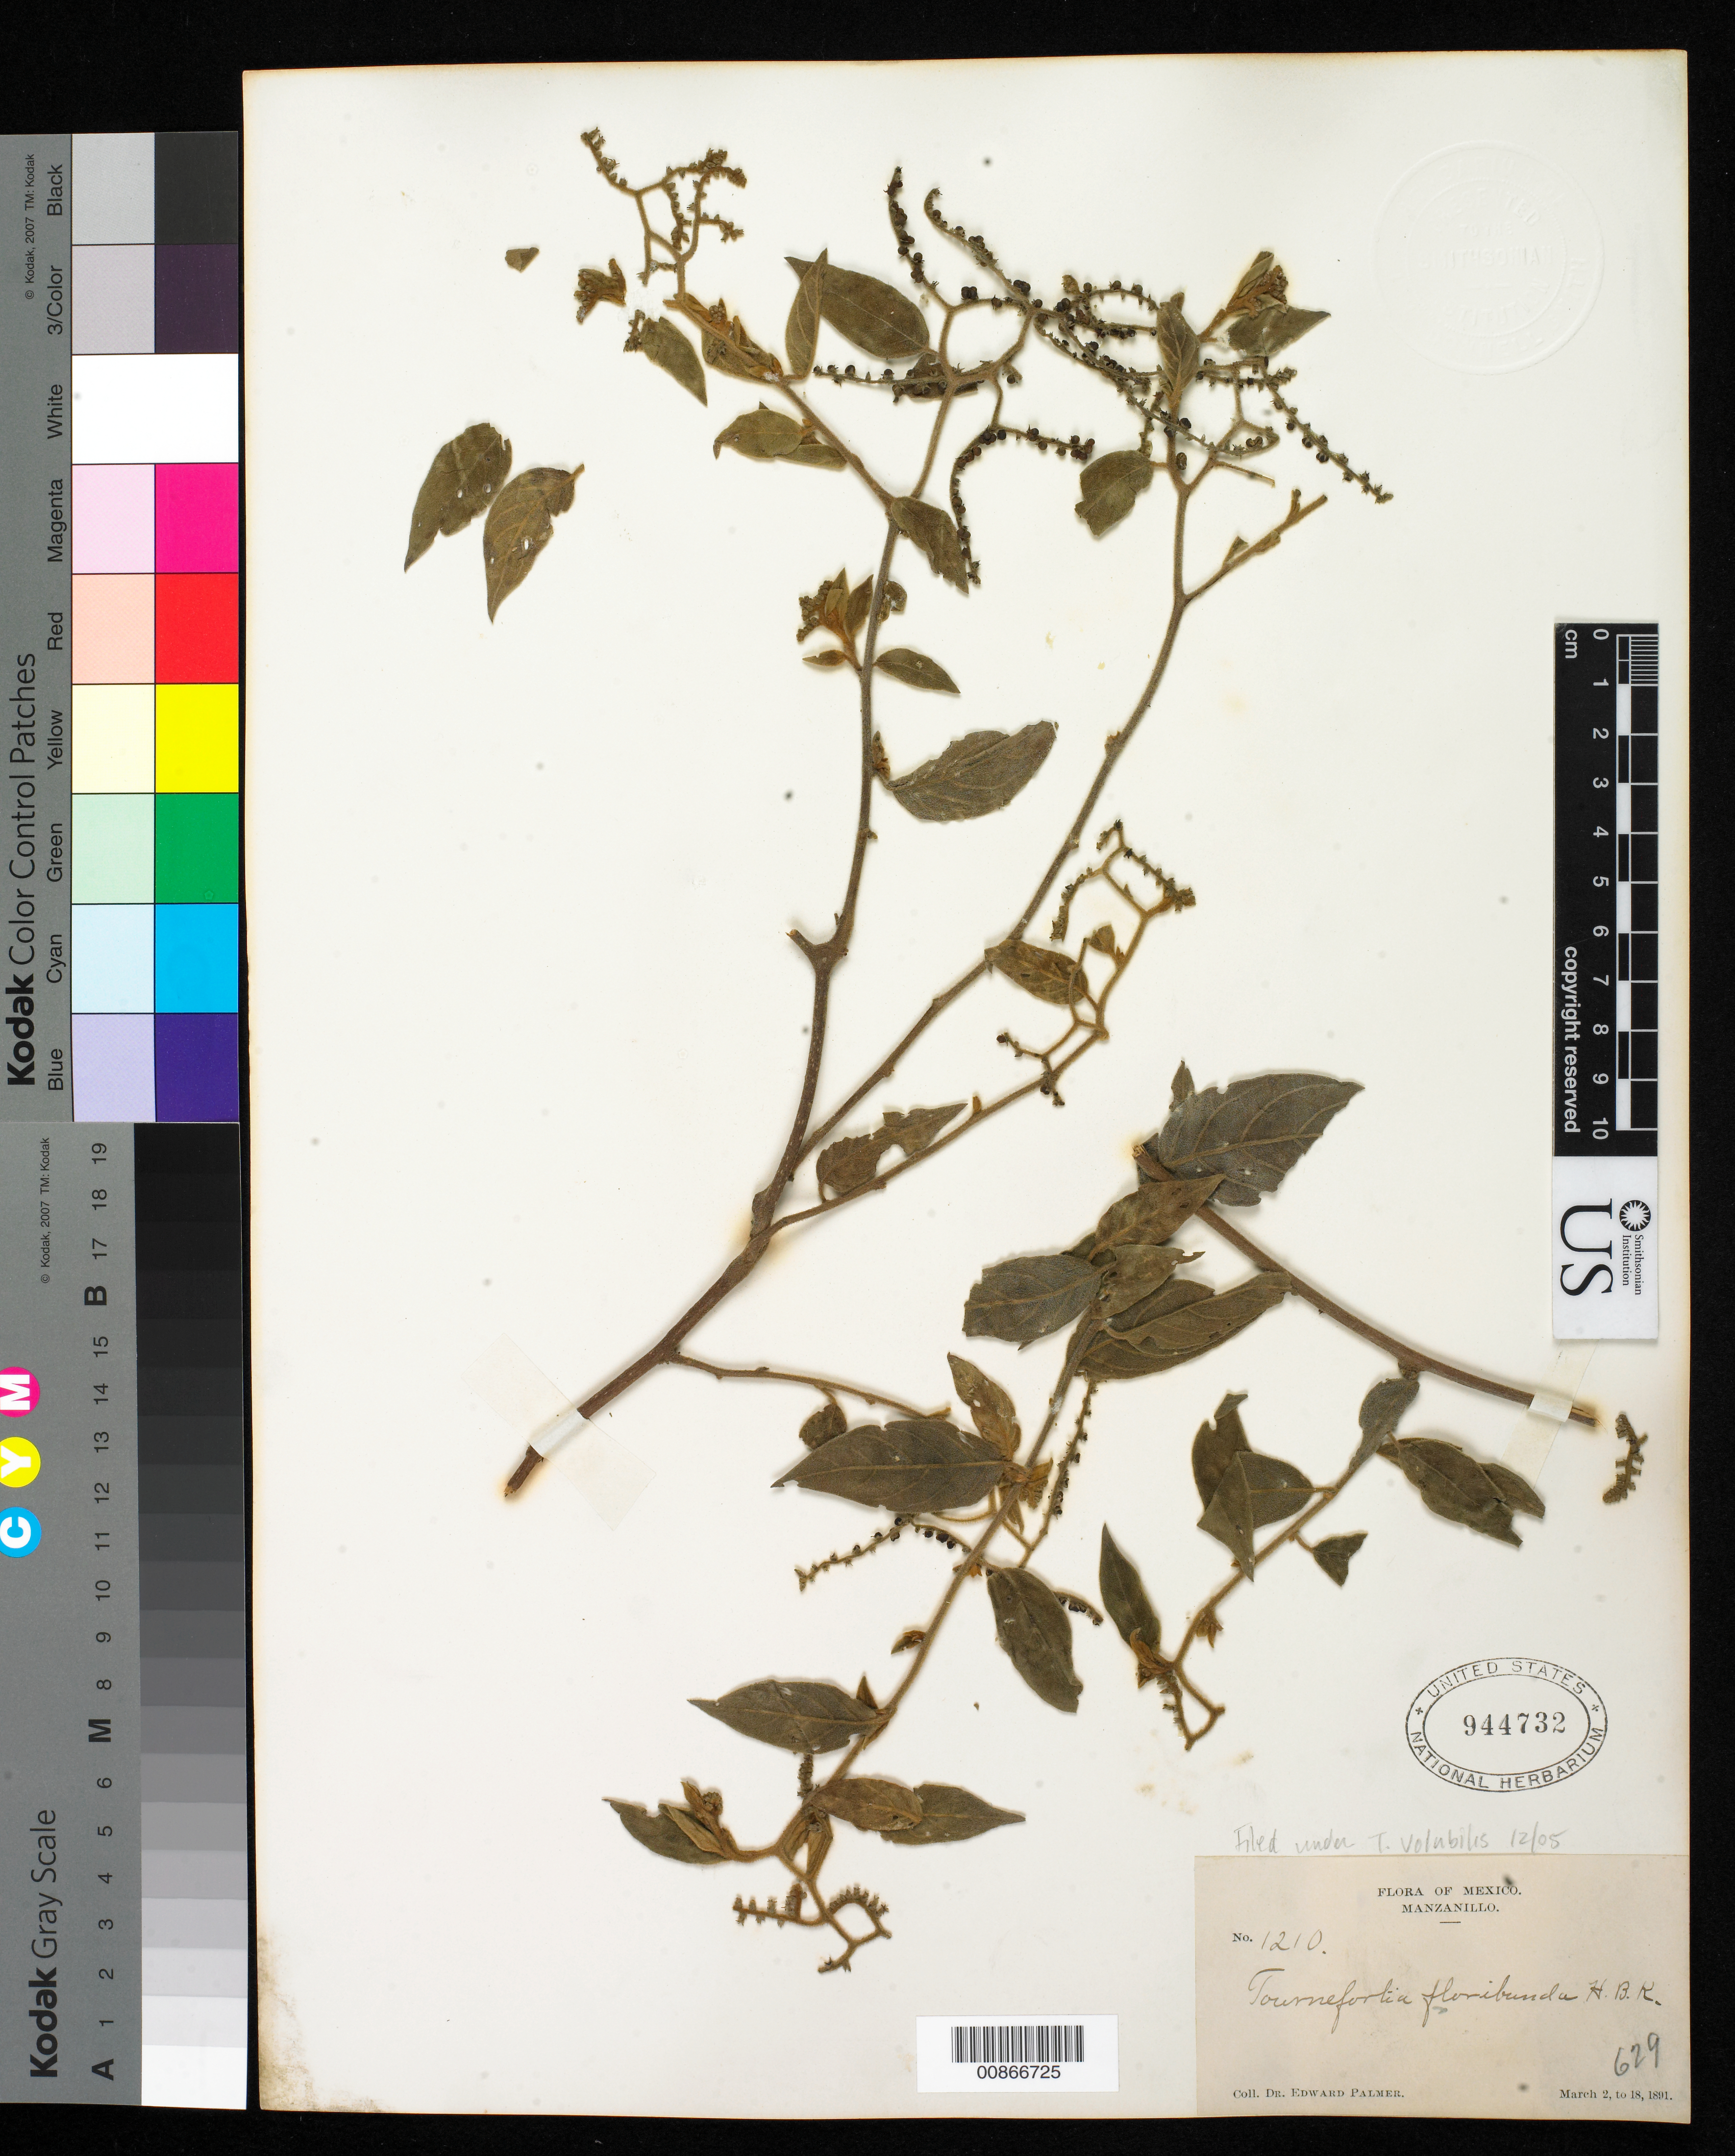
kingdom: Plantae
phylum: Tracheophyta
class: Magnoliopsida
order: Boraginales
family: Heliotropiaceae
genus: Tournefortia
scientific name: Tournefortia volubilis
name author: L.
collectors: E. Palmer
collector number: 1210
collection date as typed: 02 Mar 1891 to 18 Mar 1891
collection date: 1891-03-02/1891-03-18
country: Mexico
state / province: Colima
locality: Manzanillo, Colima.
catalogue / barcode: US 944732